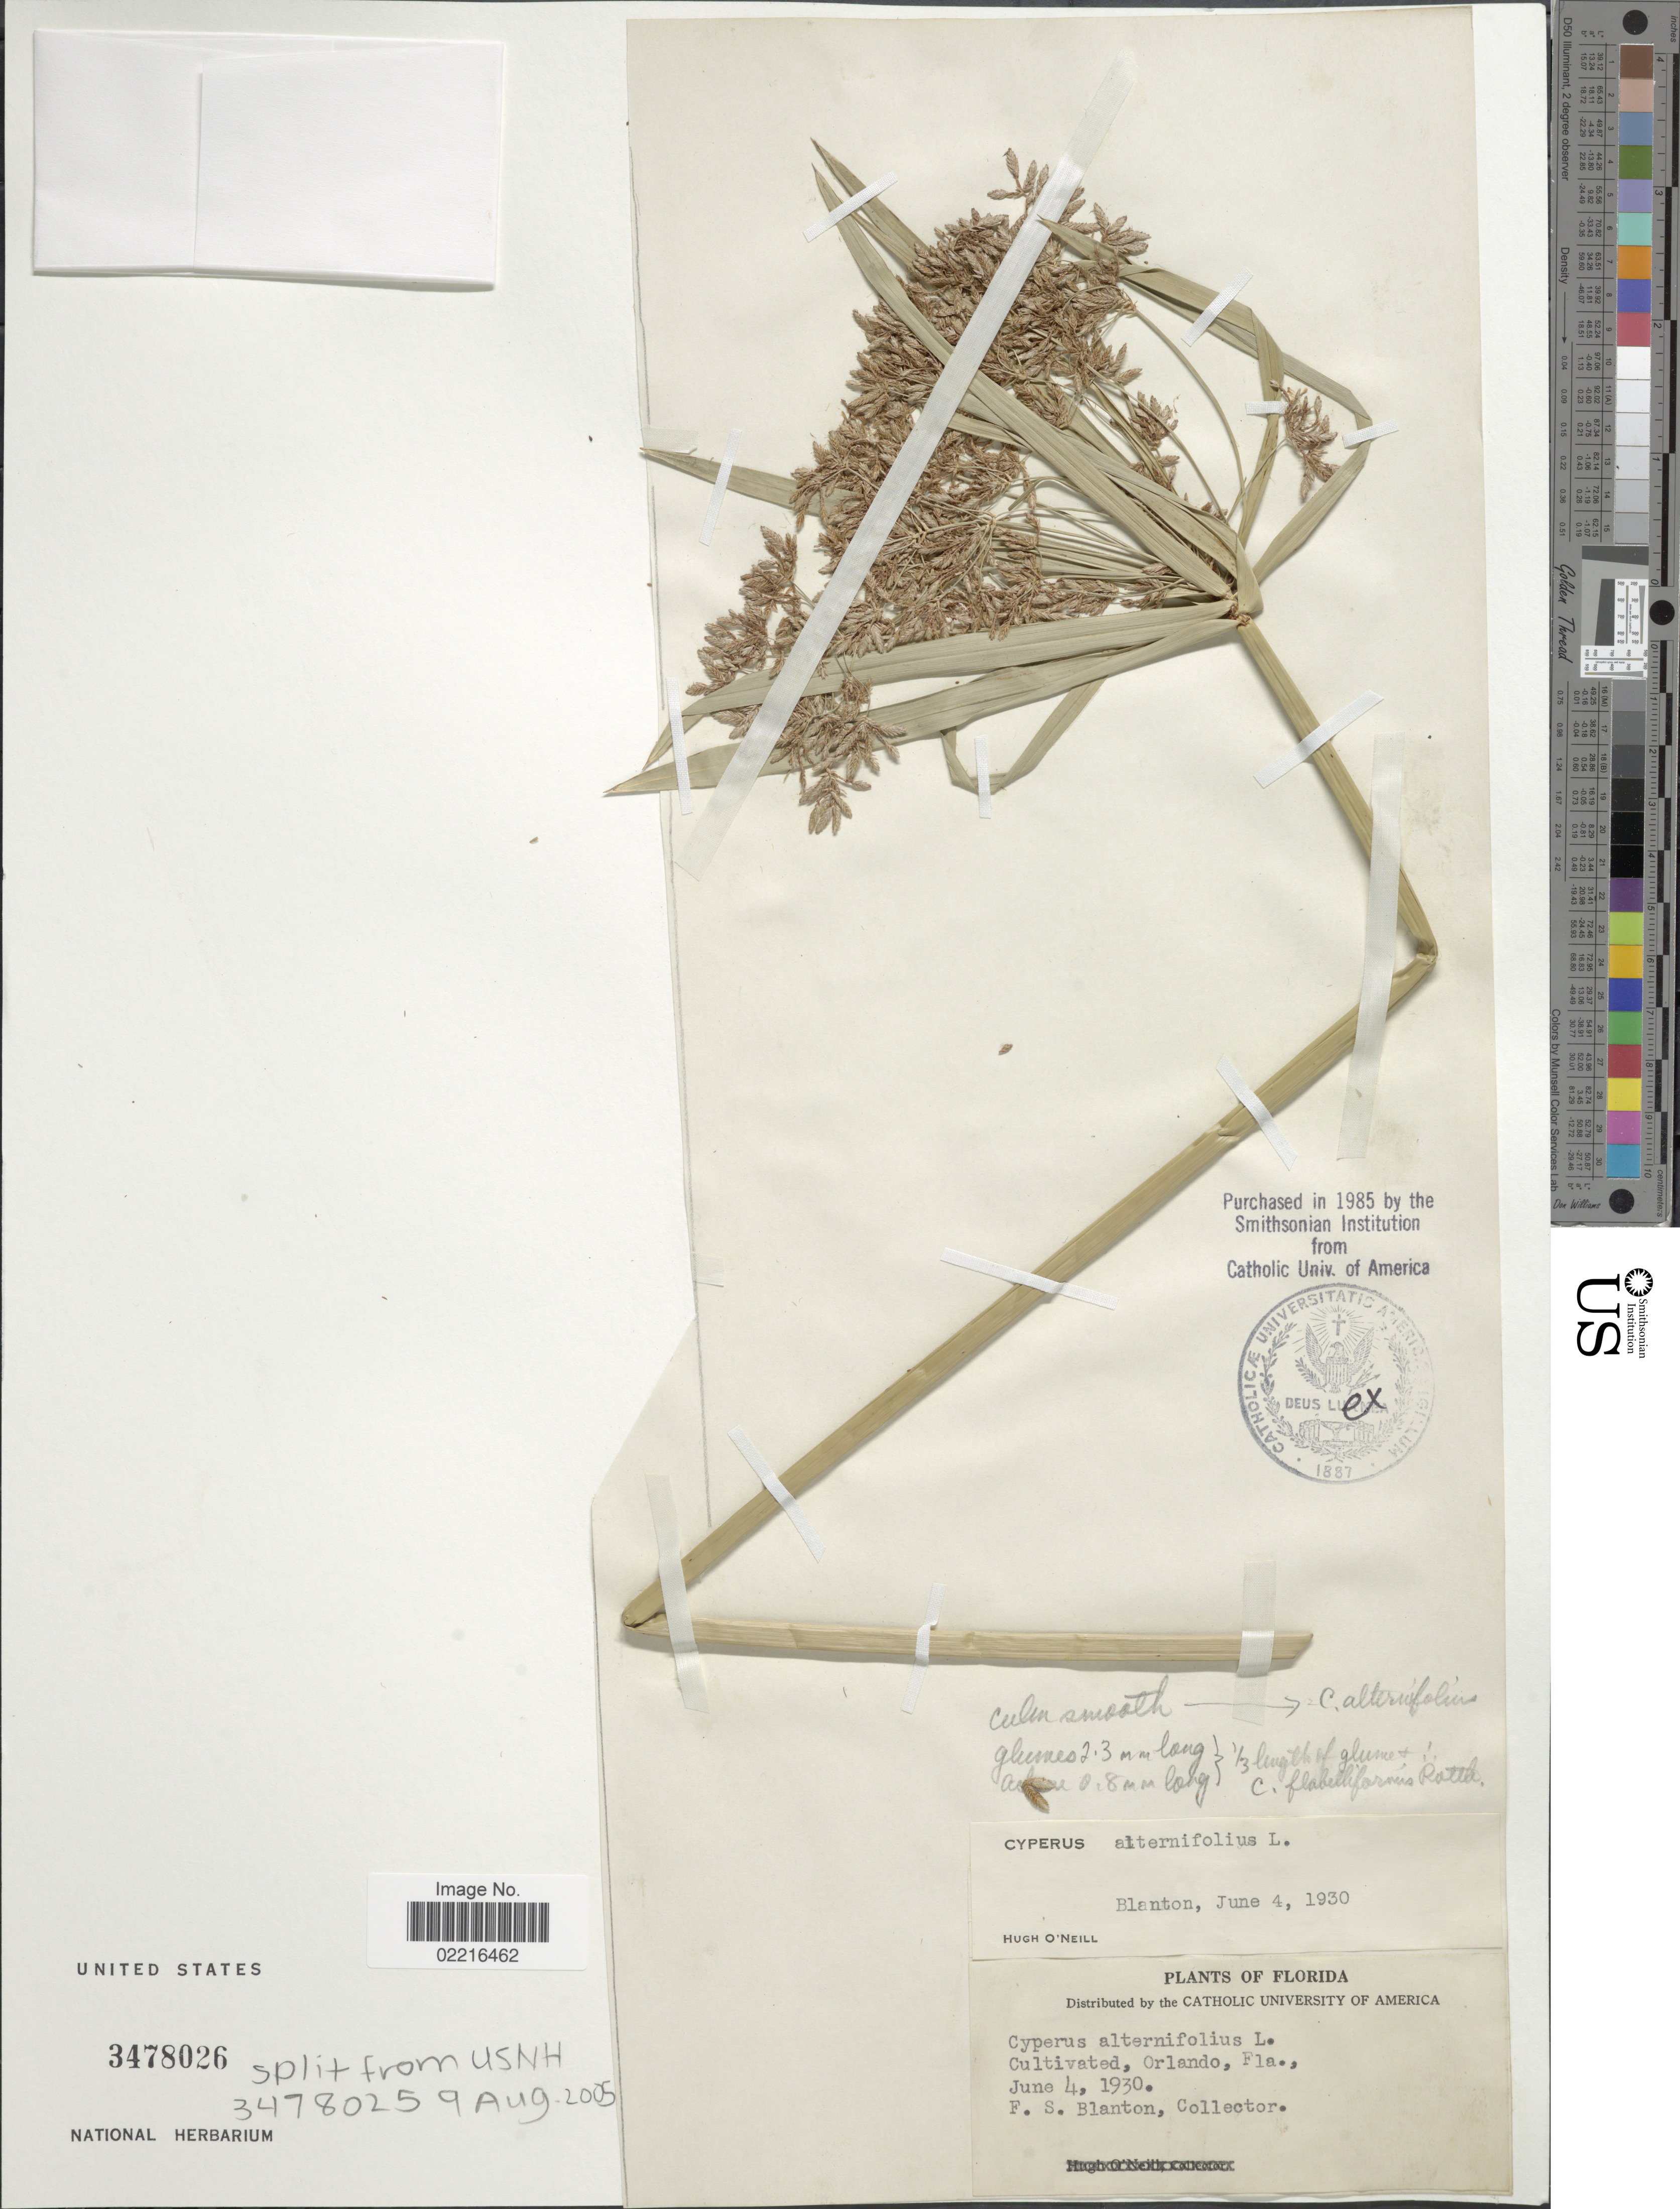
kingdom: Plantae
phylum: Tracheophyta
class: Liliopsida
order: Poales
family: Cyperaceae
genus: Cyperus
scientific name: Cyperus involucratus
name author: Rottb.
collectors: F. S. Blanton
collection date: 1930-06-04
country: United States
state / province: Florida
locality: Orlando, Fla.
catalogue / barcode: US 3478026